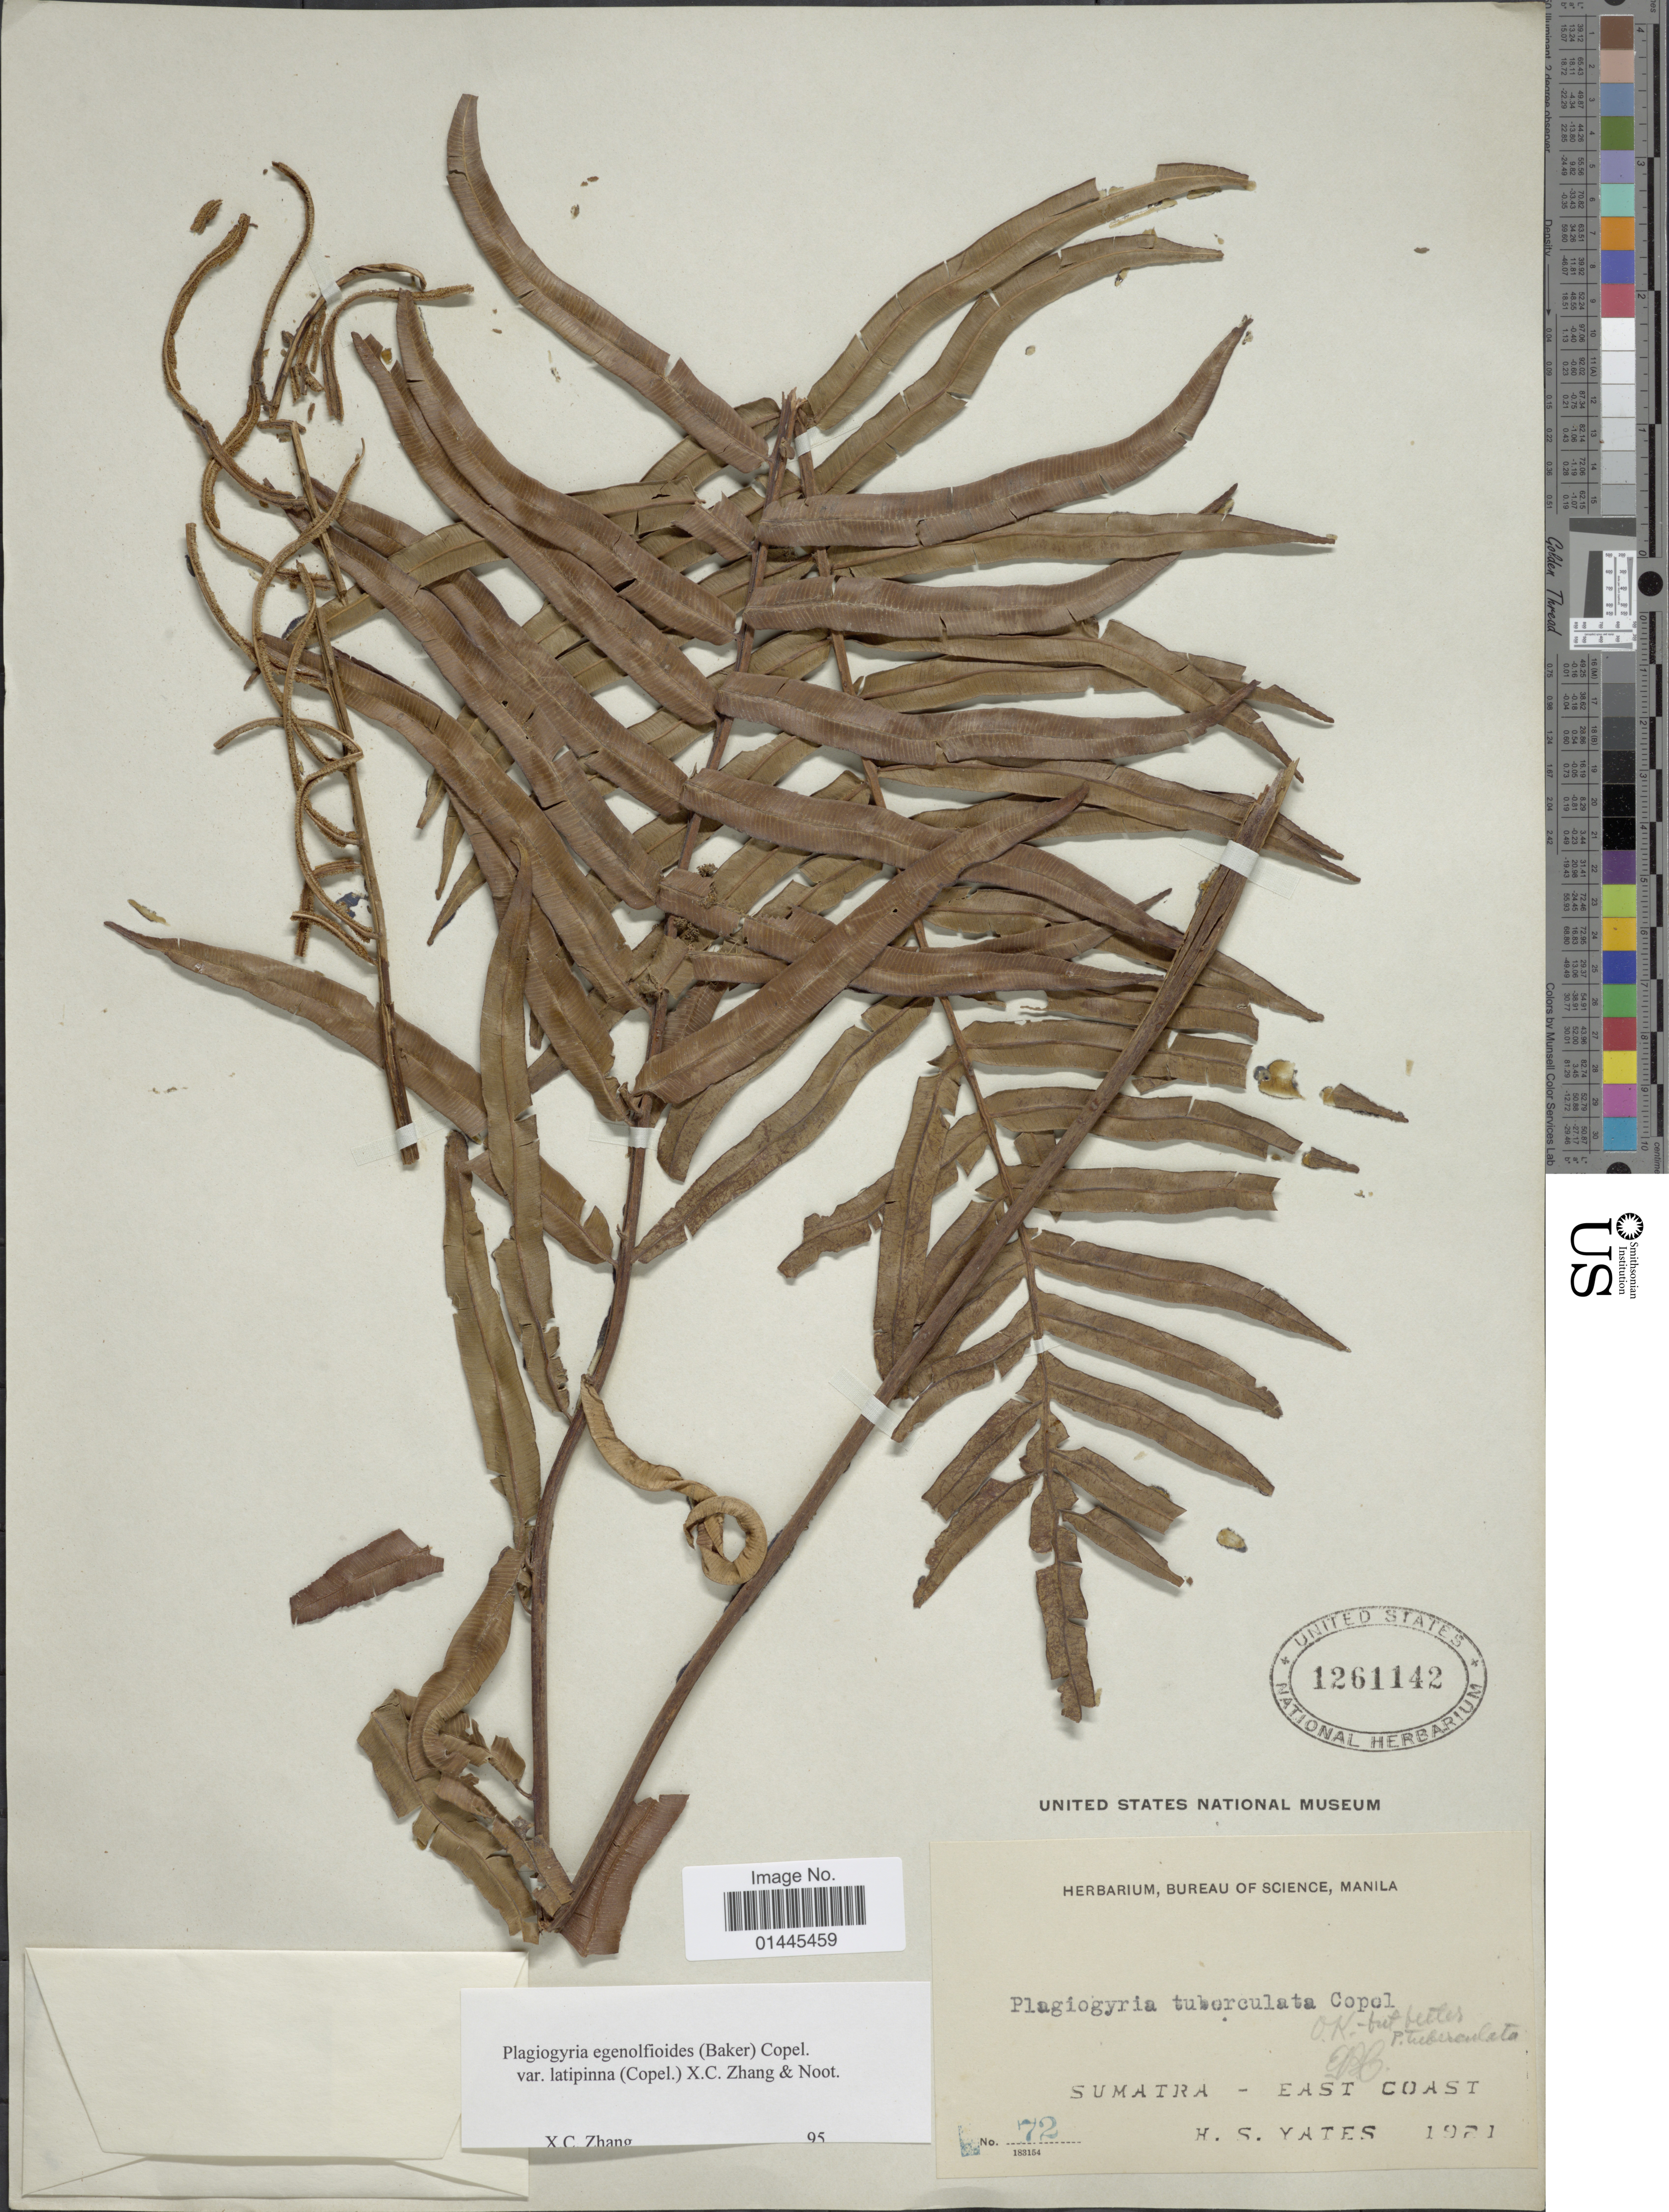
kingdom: Plantae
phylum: Tracheophyta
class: Polypodiopsida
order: Cyatheales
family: Plagiogyriaceae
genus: Plagiogyria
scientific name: Plagiogyria egenolfioides var. latipinna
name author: (Copel.) X.C. Zhang & Noot.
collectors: H. S. Yates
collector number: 72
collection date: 1921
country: Indonesia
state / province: Sumatra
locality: East Coast.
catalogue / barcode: US 1261142